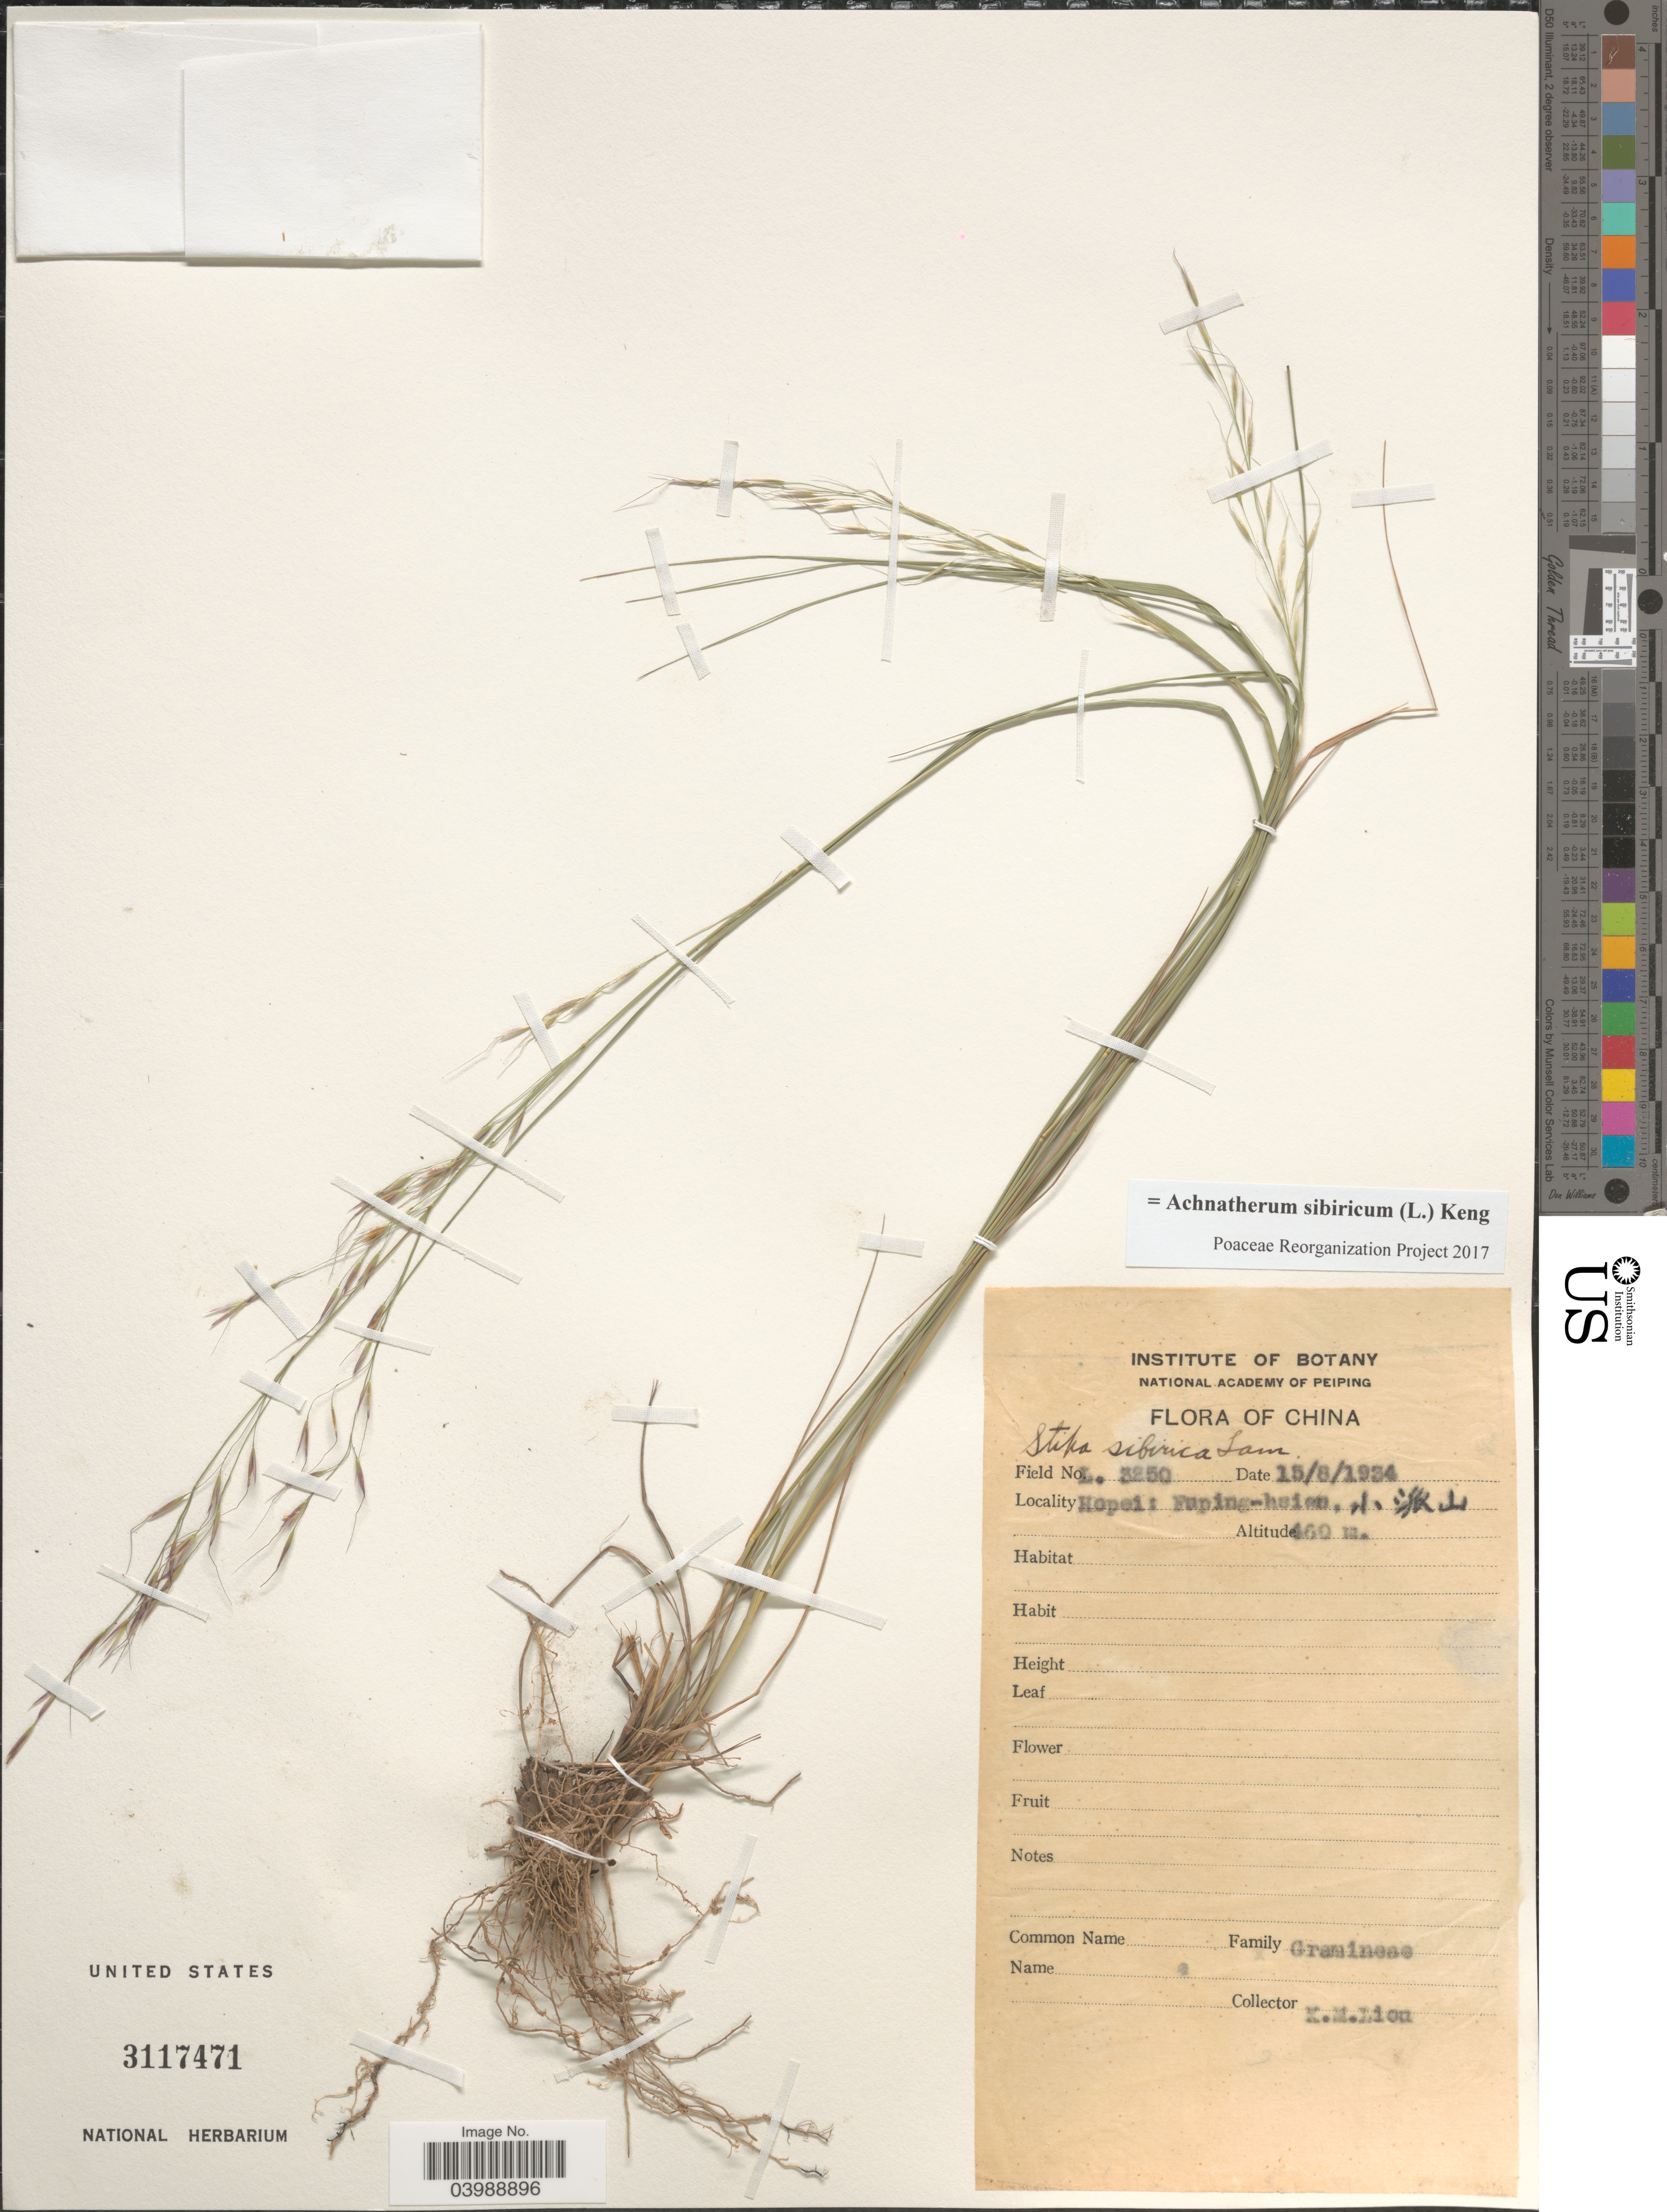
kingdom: Plantae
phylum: Tracheophyta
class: Liliopsida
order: Poales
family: Poaceae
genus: Achnatherum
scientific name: Achnatherum sibiricum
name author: (L.) Keng ex Tzvelev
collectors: K. M. Liou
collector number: L3250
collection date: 1934-08-15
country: China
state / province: Hebei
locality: Hopei: Fuping-hsien. X.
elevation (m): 460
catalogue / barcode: US 3117471